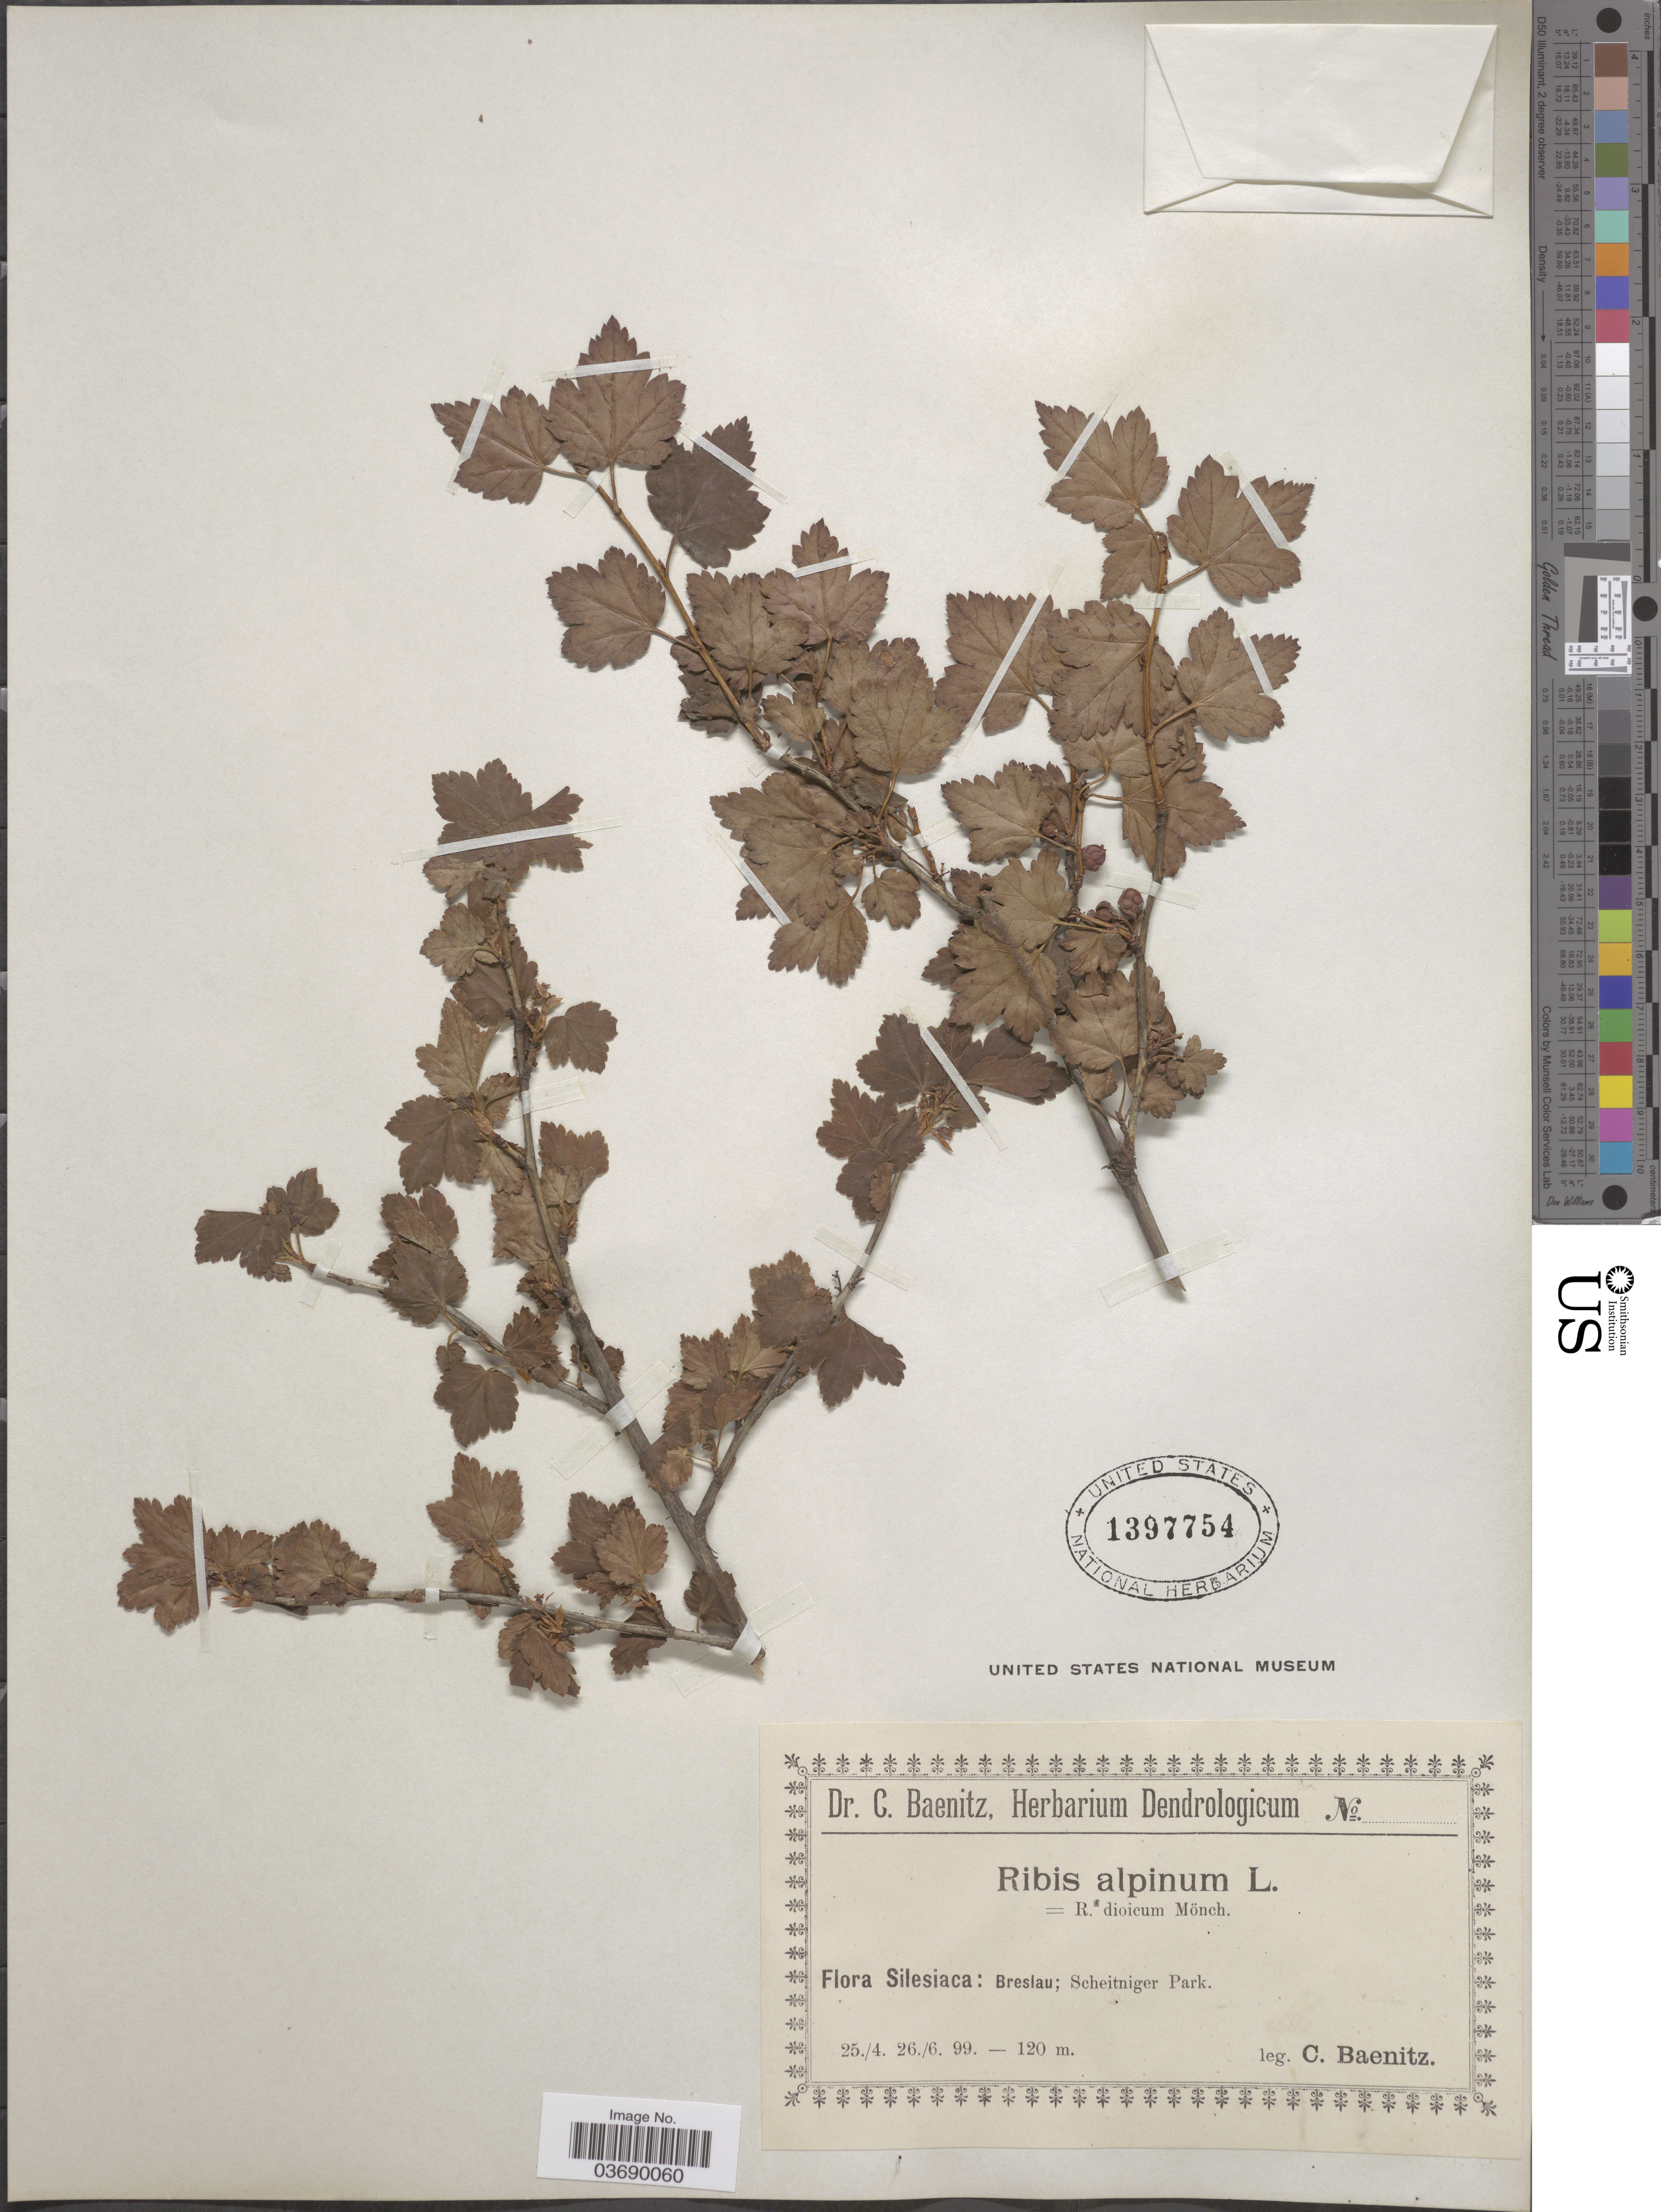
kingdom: Plantae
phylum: Tracheophyta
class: Magnoliopsida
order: Saxifragales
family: Grossulariaceae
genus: Ribes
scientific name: Ribes alpinum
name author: L.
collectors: C. G. Baenitz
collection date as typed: Transcribed d/m/y: 25/4/99 to 26/6/99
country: Poland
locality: Silesiaca: Breslau; Scheitniger Park.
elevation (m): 120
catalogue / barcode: US 1397754